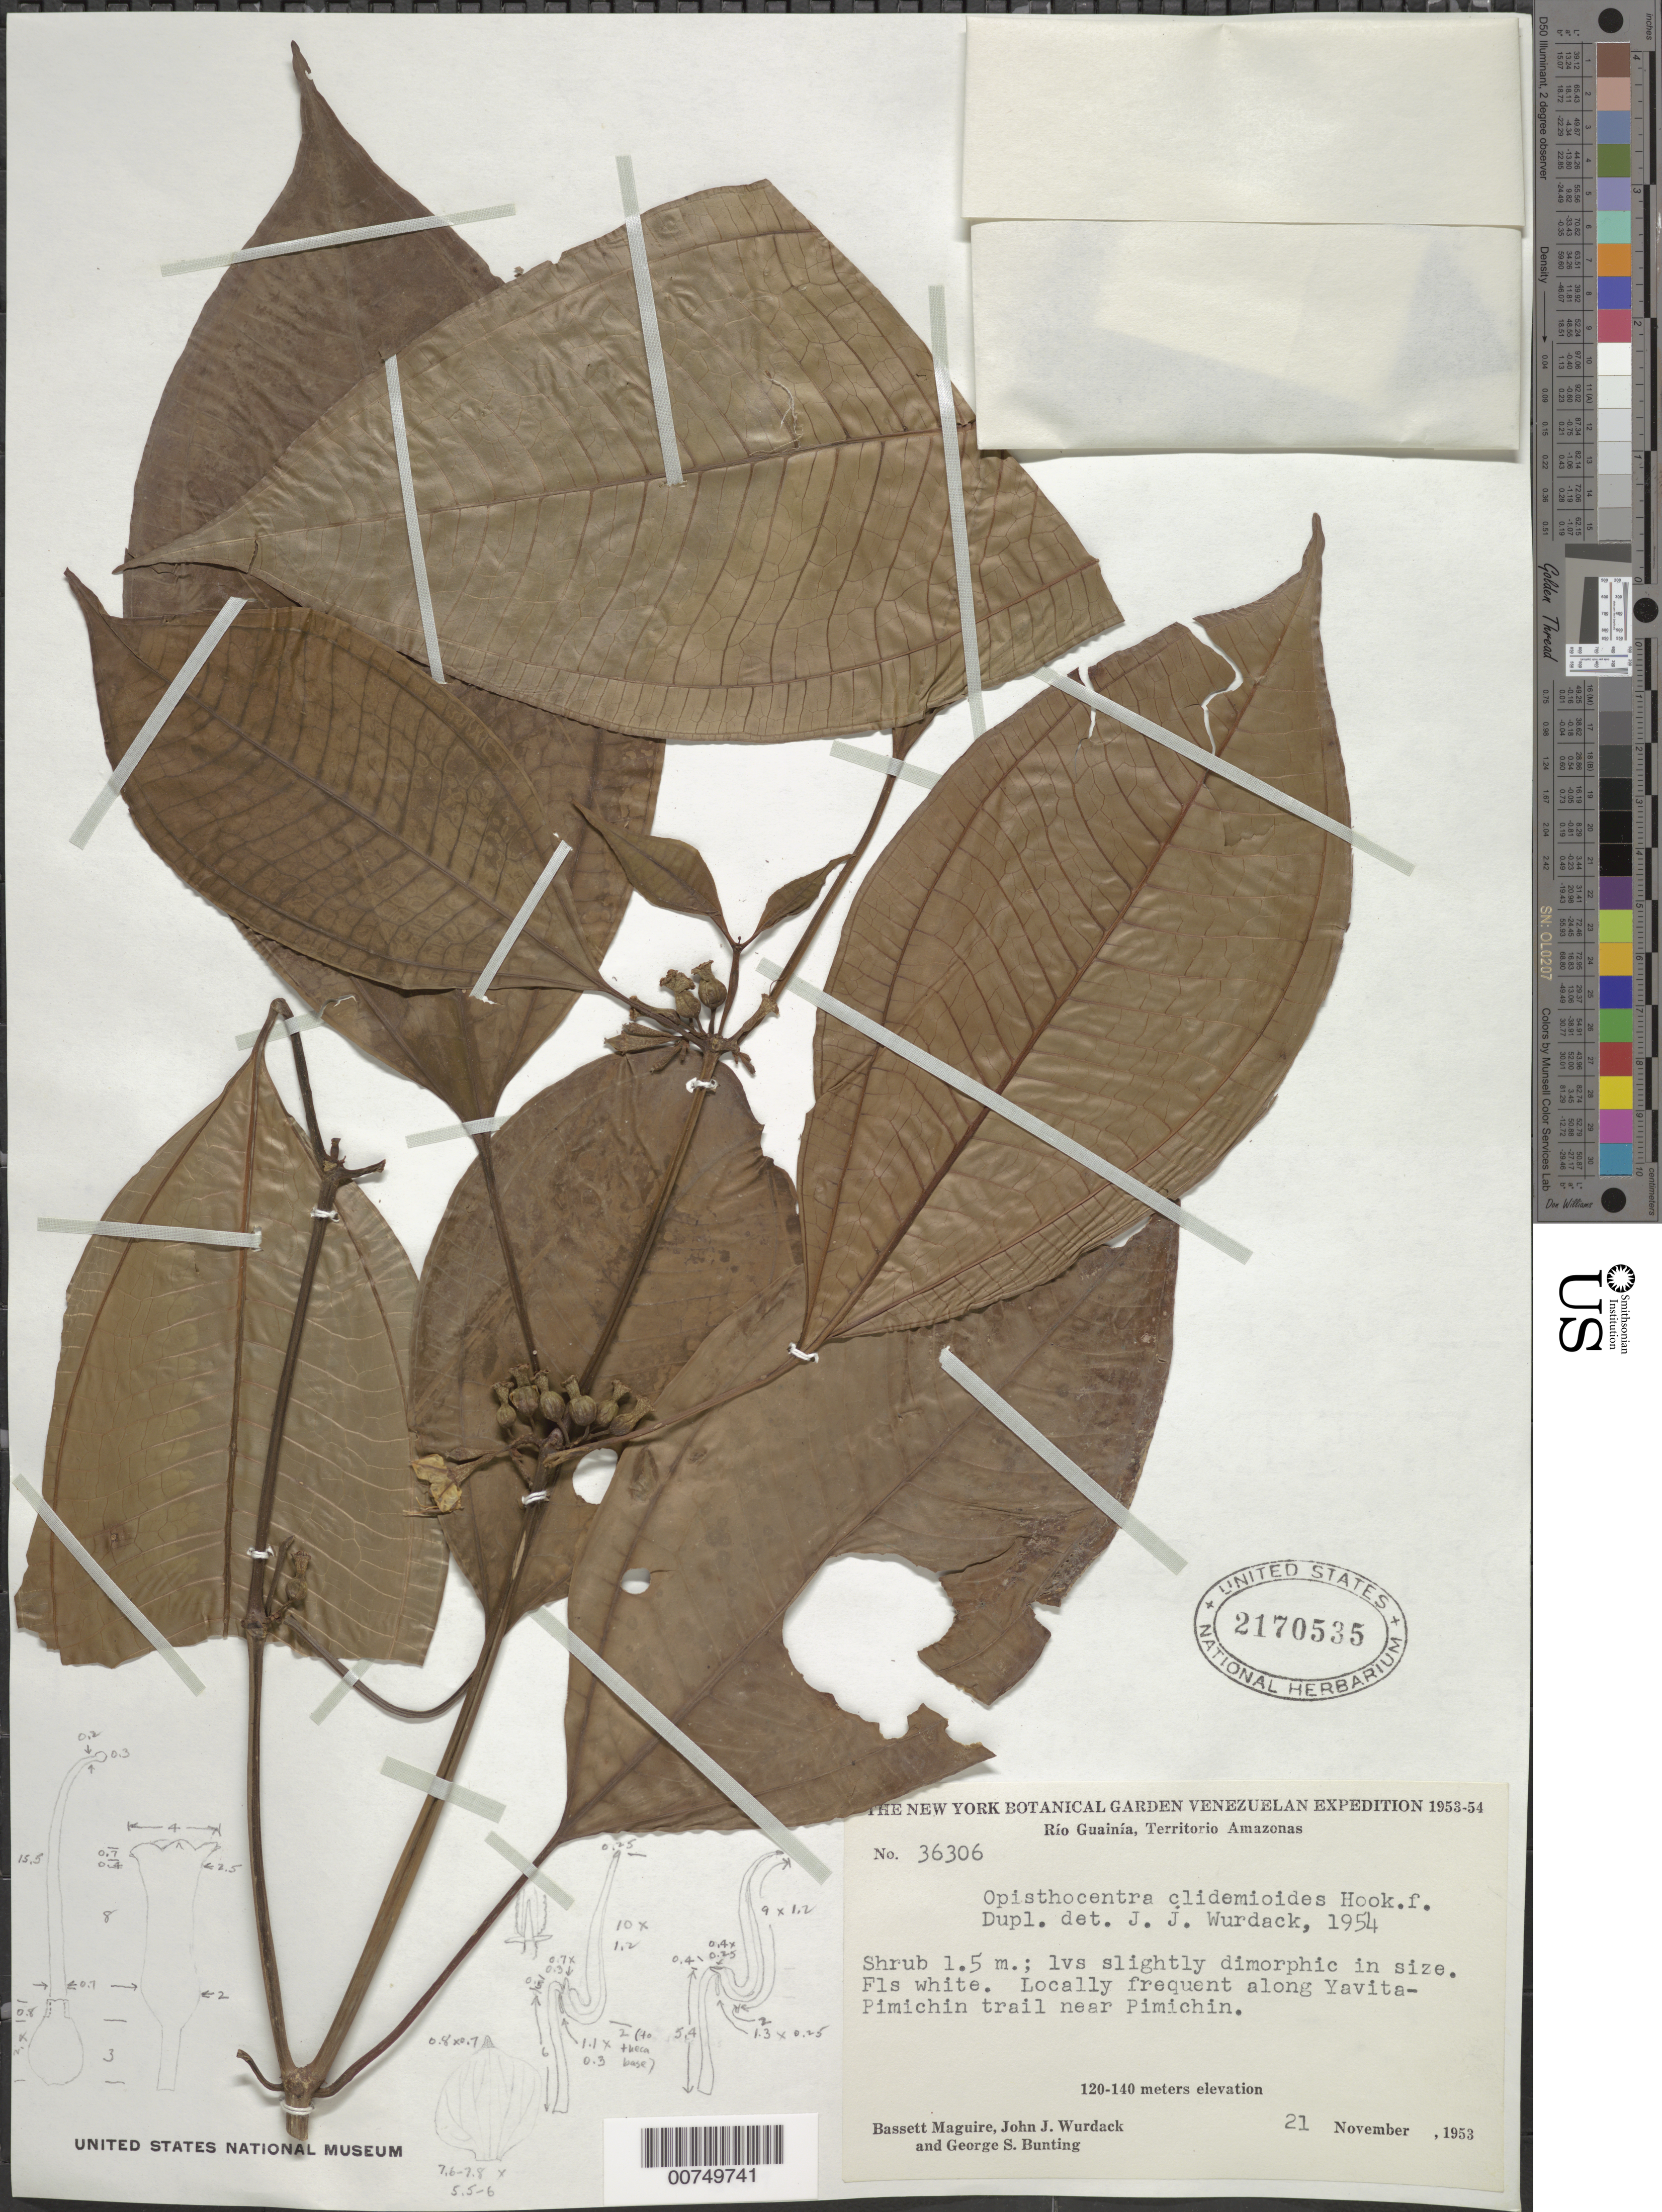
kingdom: Plantae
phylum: Tracheophyta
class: Magnoliopsida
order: Myrtales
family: Melastomataceae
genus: Opisthocentra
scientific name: Opisthocentra clidemioides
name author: Hook. f.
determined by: Wurdack, John J., (US), US (UNITED STATES)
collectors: B. Maguire, J. J. Wurdack & G. S. Bunting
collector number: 36306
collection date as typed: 21-Nov-53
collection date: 1953-11-21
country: Venezuela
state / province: Amazonas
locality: Yavita-Pimichin trail, near Pimichín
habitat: Trailside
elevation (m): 120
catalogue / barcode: US 2170535